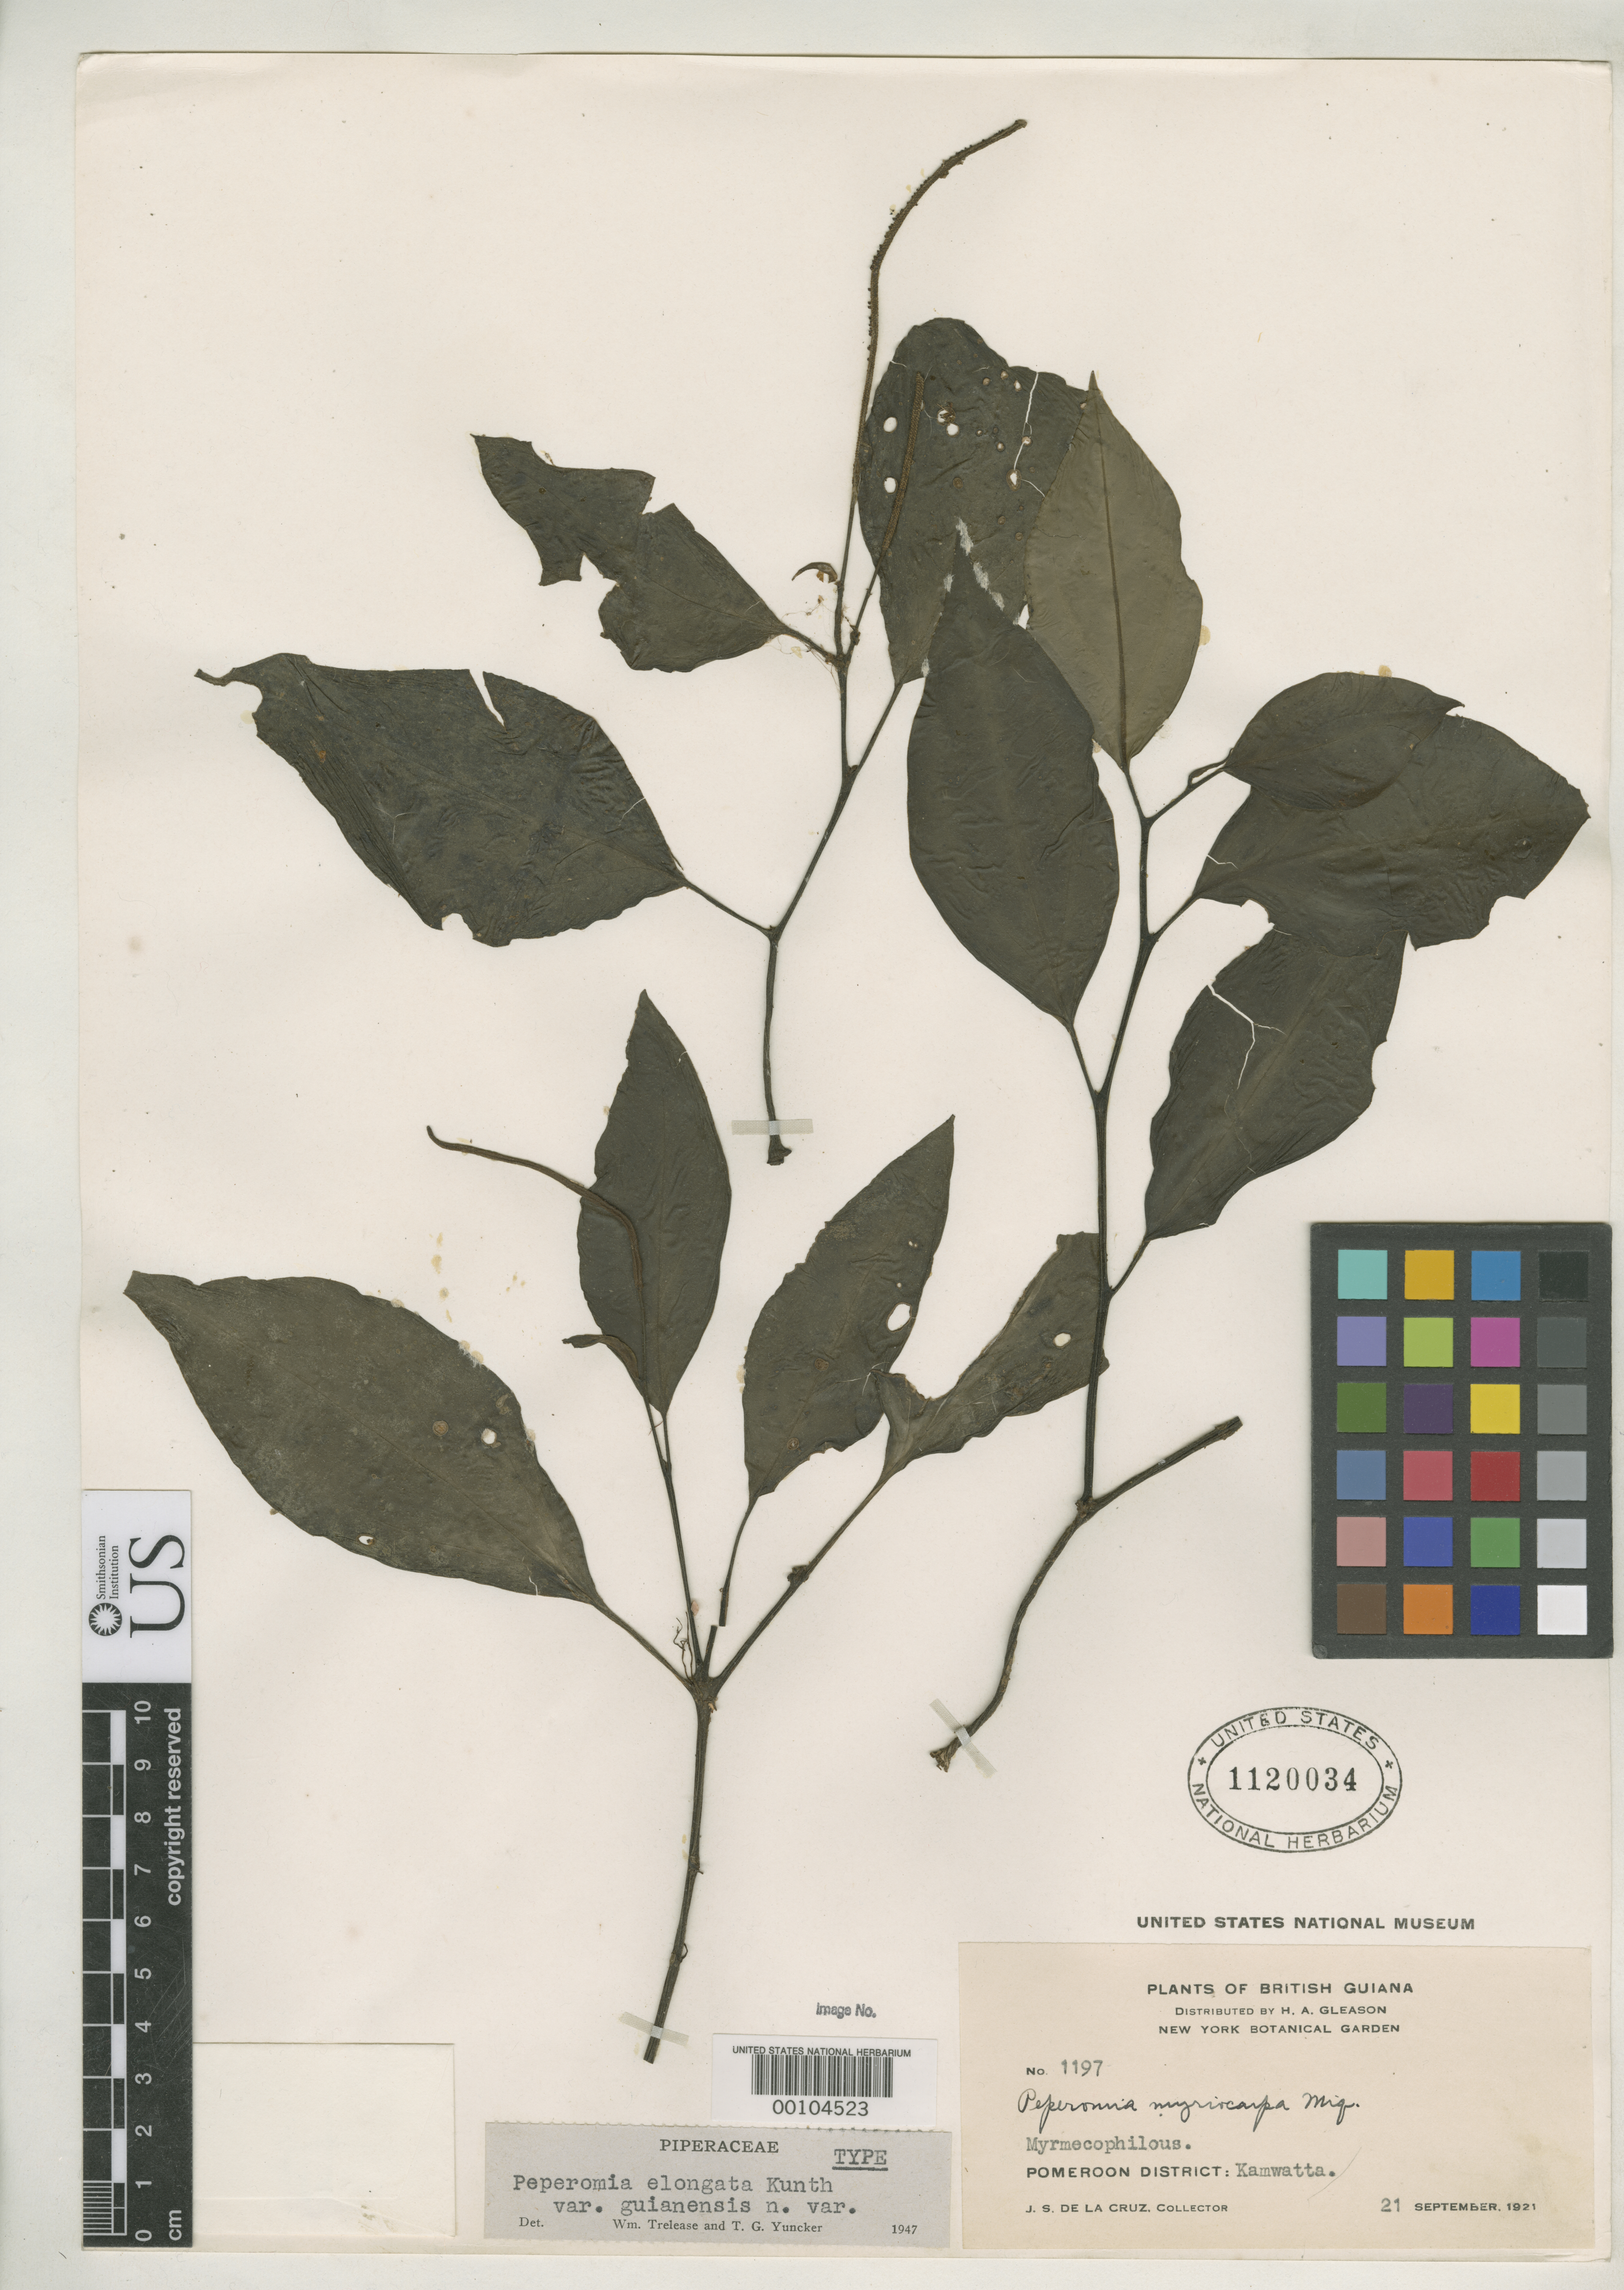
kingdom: Plantae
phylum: Tracheophyta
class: Magnoliopsida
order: Piperales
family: Piperaceae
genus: Peperomia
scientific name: Peperomia elongata var. guianensis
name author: Yunck.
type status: Holotype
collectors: J. S. de la Cruz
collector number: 1197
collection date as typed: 21 Sep 1921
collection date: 1921-09-21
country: Guyana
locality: Pomeroon Dist., Kamwatta.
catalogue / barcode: US 1120034